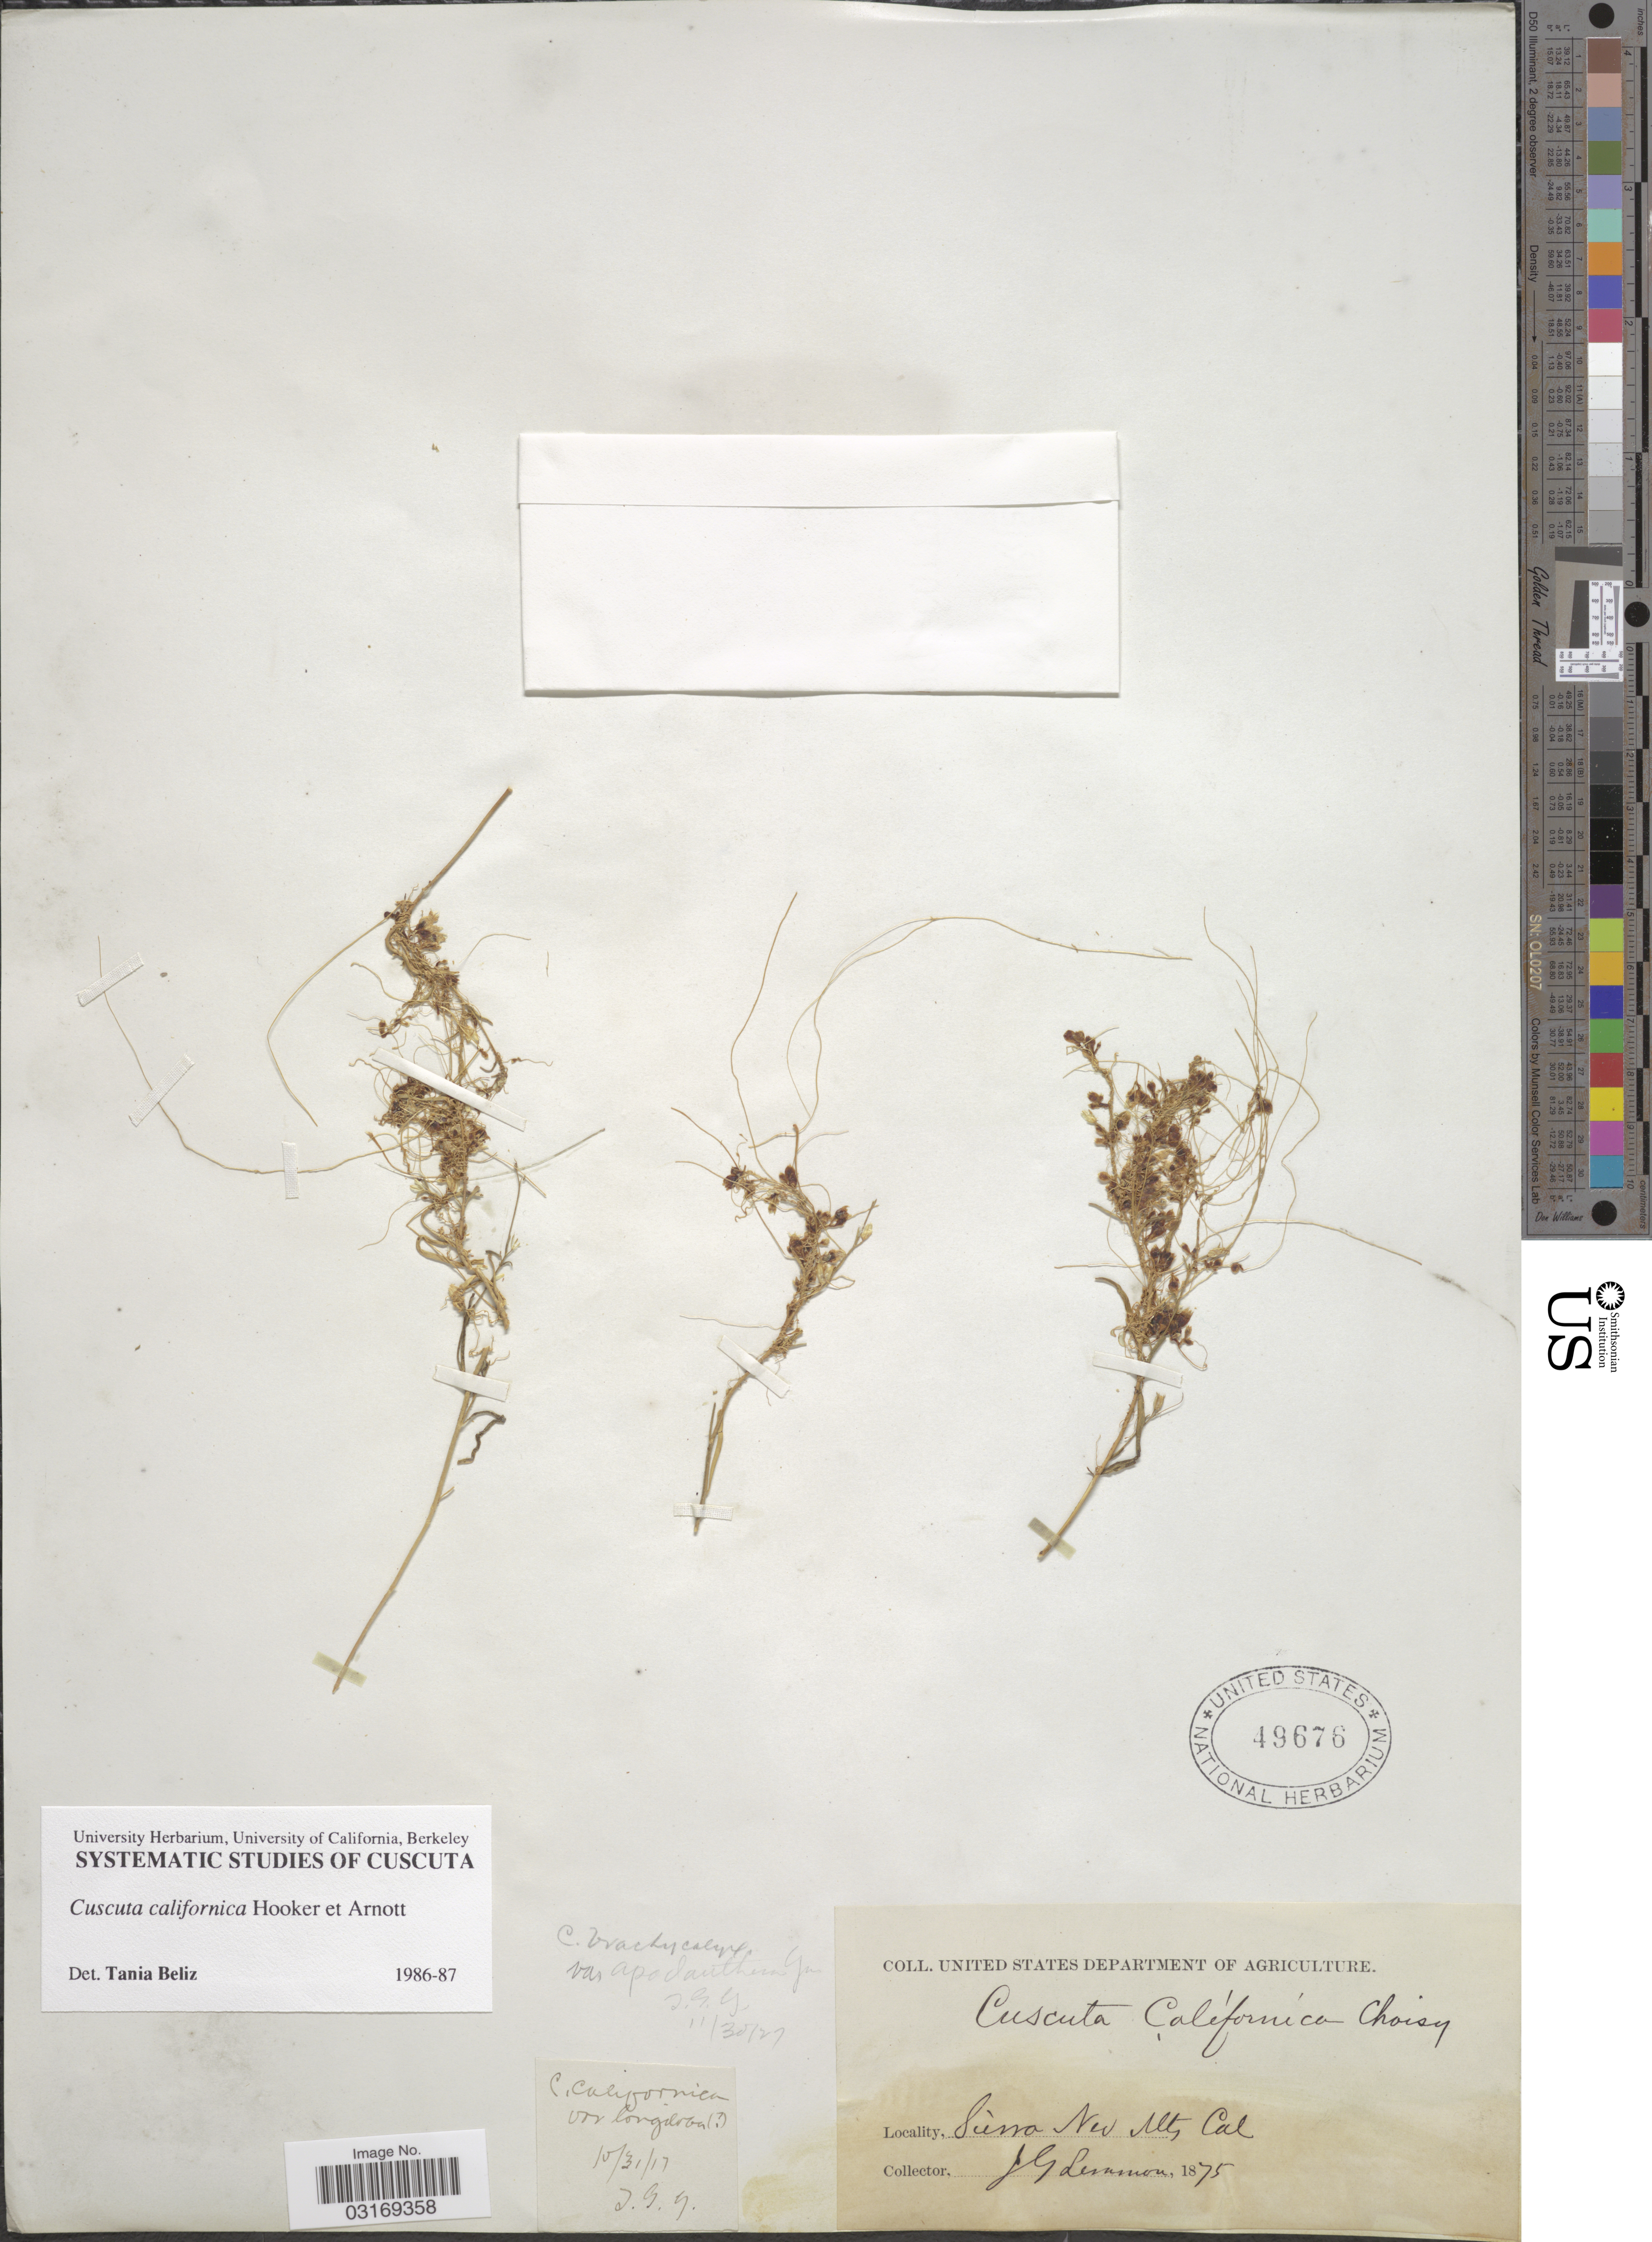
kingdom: Plantae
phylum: Tracheophyta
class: Magnoliopsida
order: Solanales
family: Convolvulaceae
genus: Cuscuta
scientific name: Cuscuta californica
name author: Hook. & Arn.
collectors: J. Lemmon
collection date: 1875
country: United States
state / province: California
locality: Sierra Nev Mts.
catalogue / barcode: US 49676